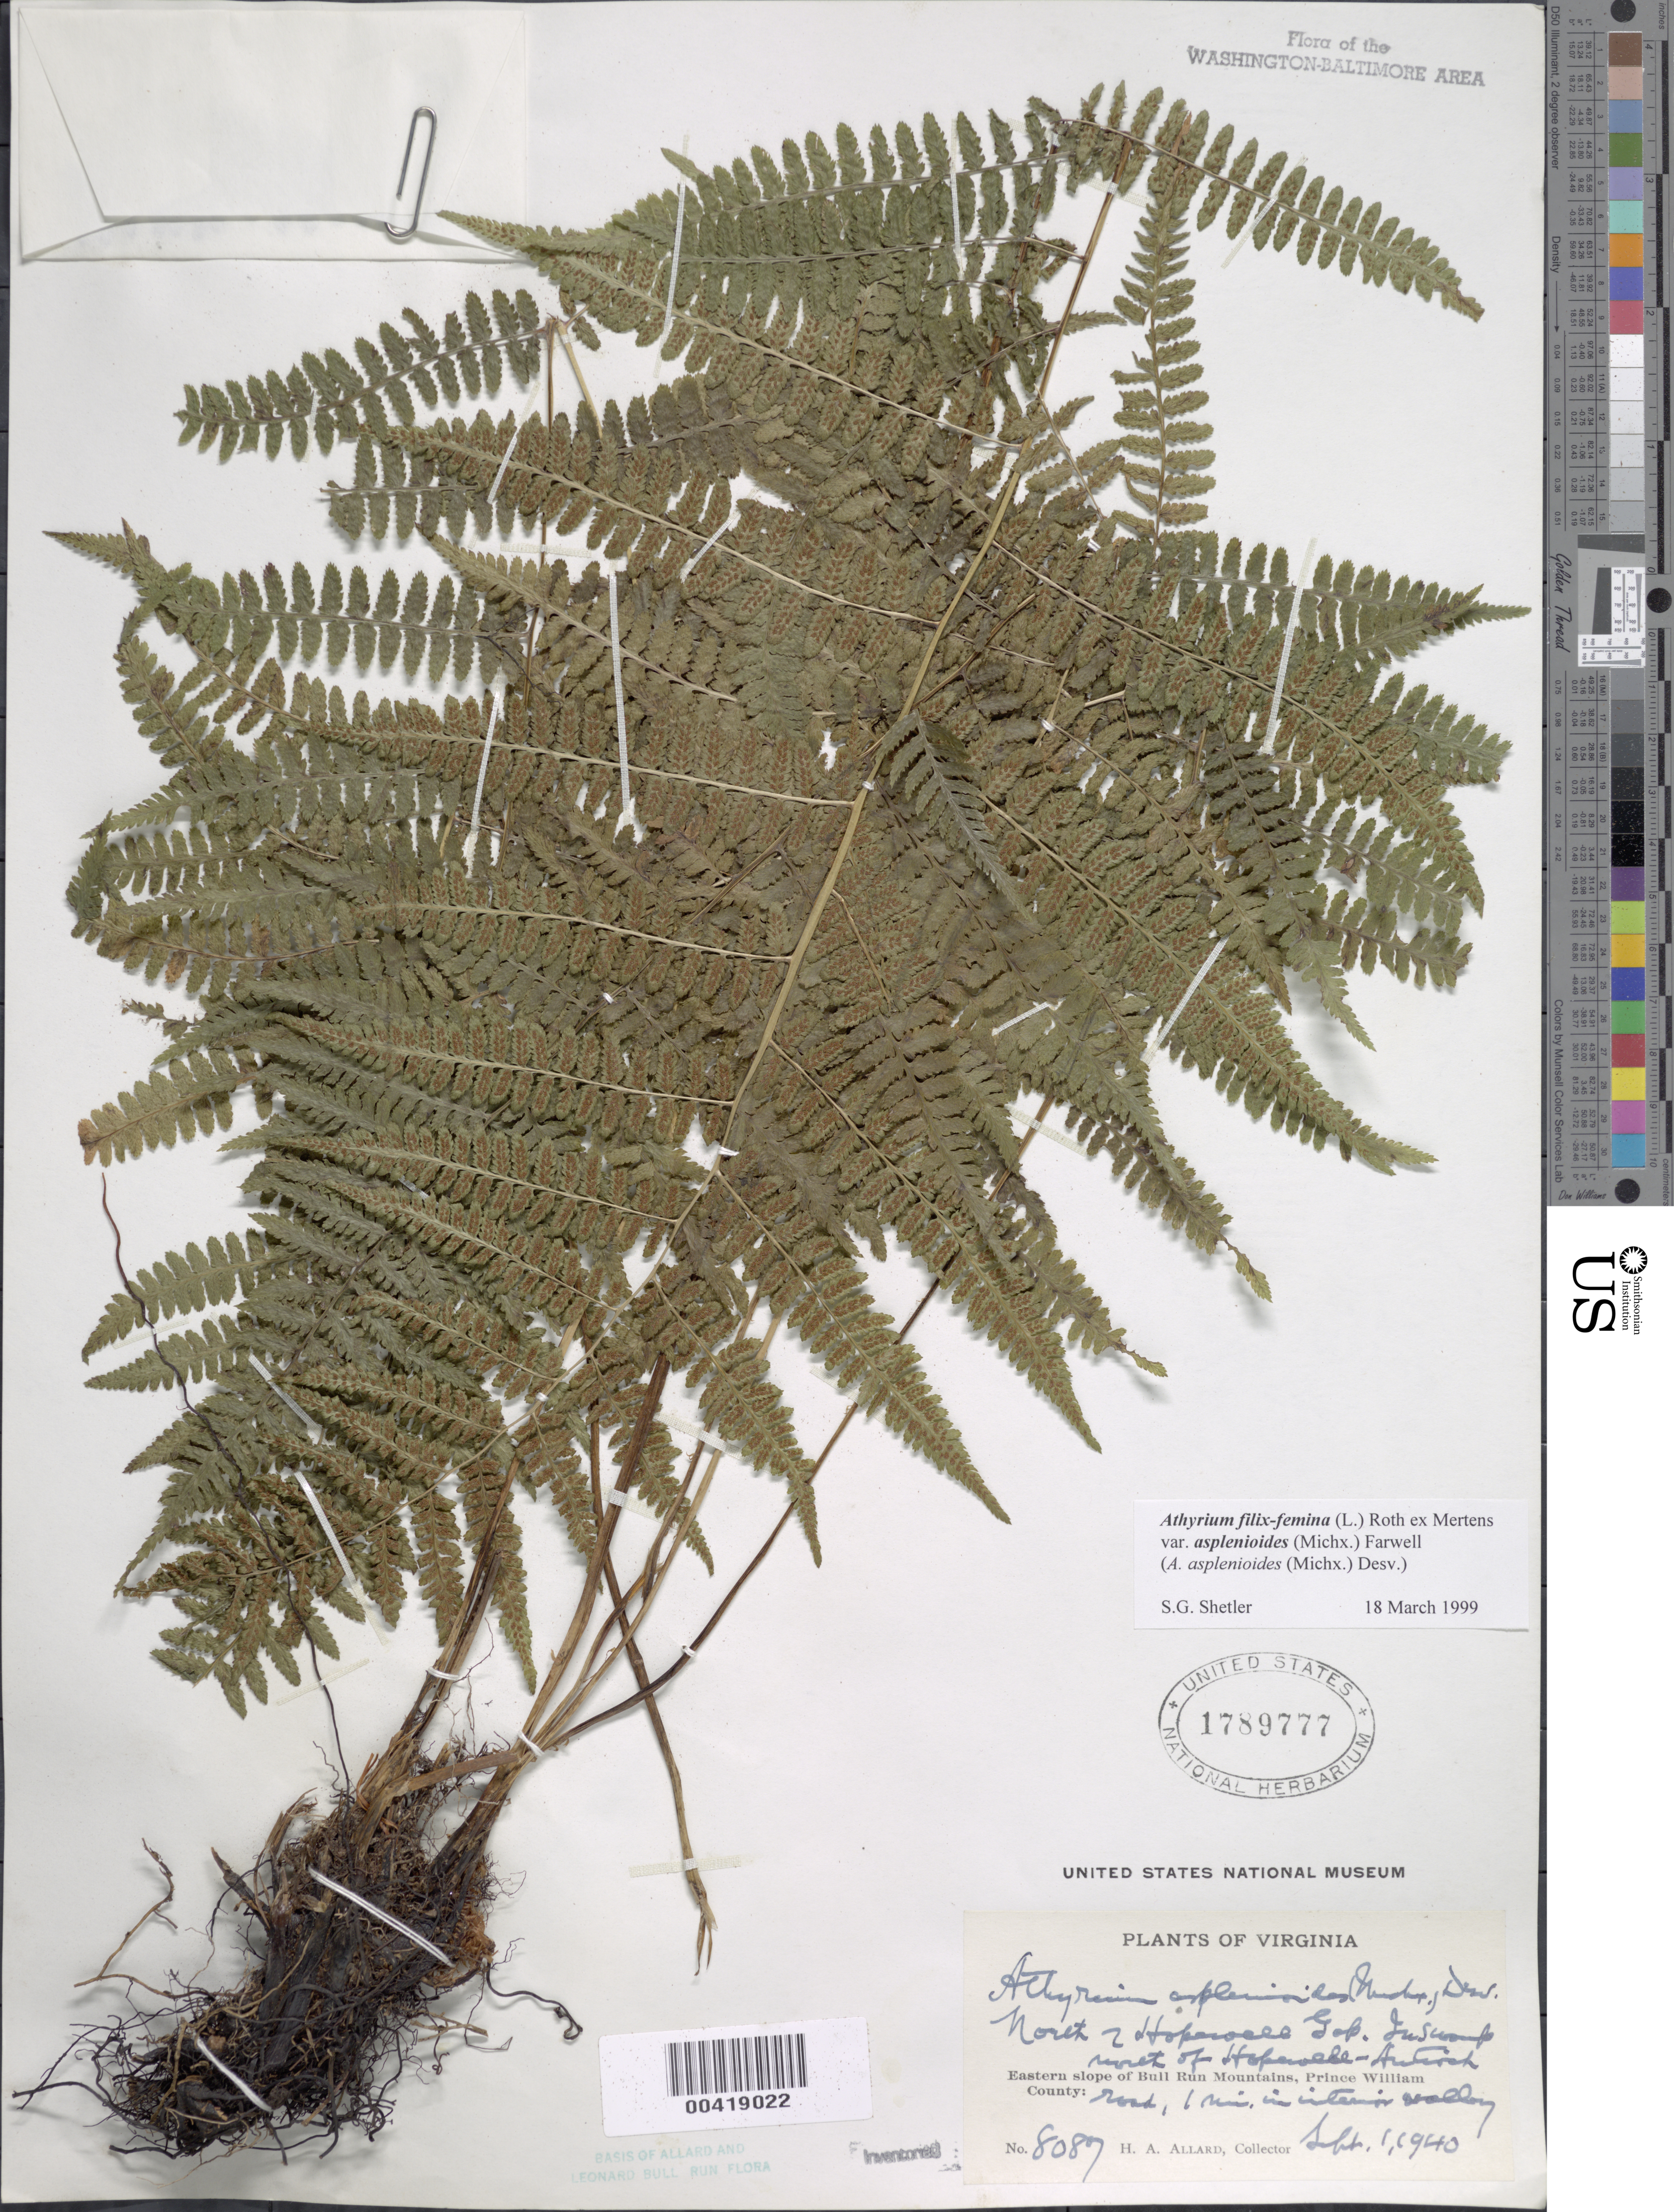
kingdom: Plantae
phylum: Tracheophyta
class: Polypodiopsida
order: Polypodiales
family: Athyriaceae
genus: Athyrium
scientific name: Athyrium filix-femina var. asplenioides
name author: (Michx.) Farw.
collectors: H. A. Allard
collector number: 8087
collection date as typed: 01 Sep 1940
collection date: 1940-09-01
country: United States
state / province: Virginia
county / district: Prince William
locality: North of Hopewell Gap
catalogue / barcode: US 1789777